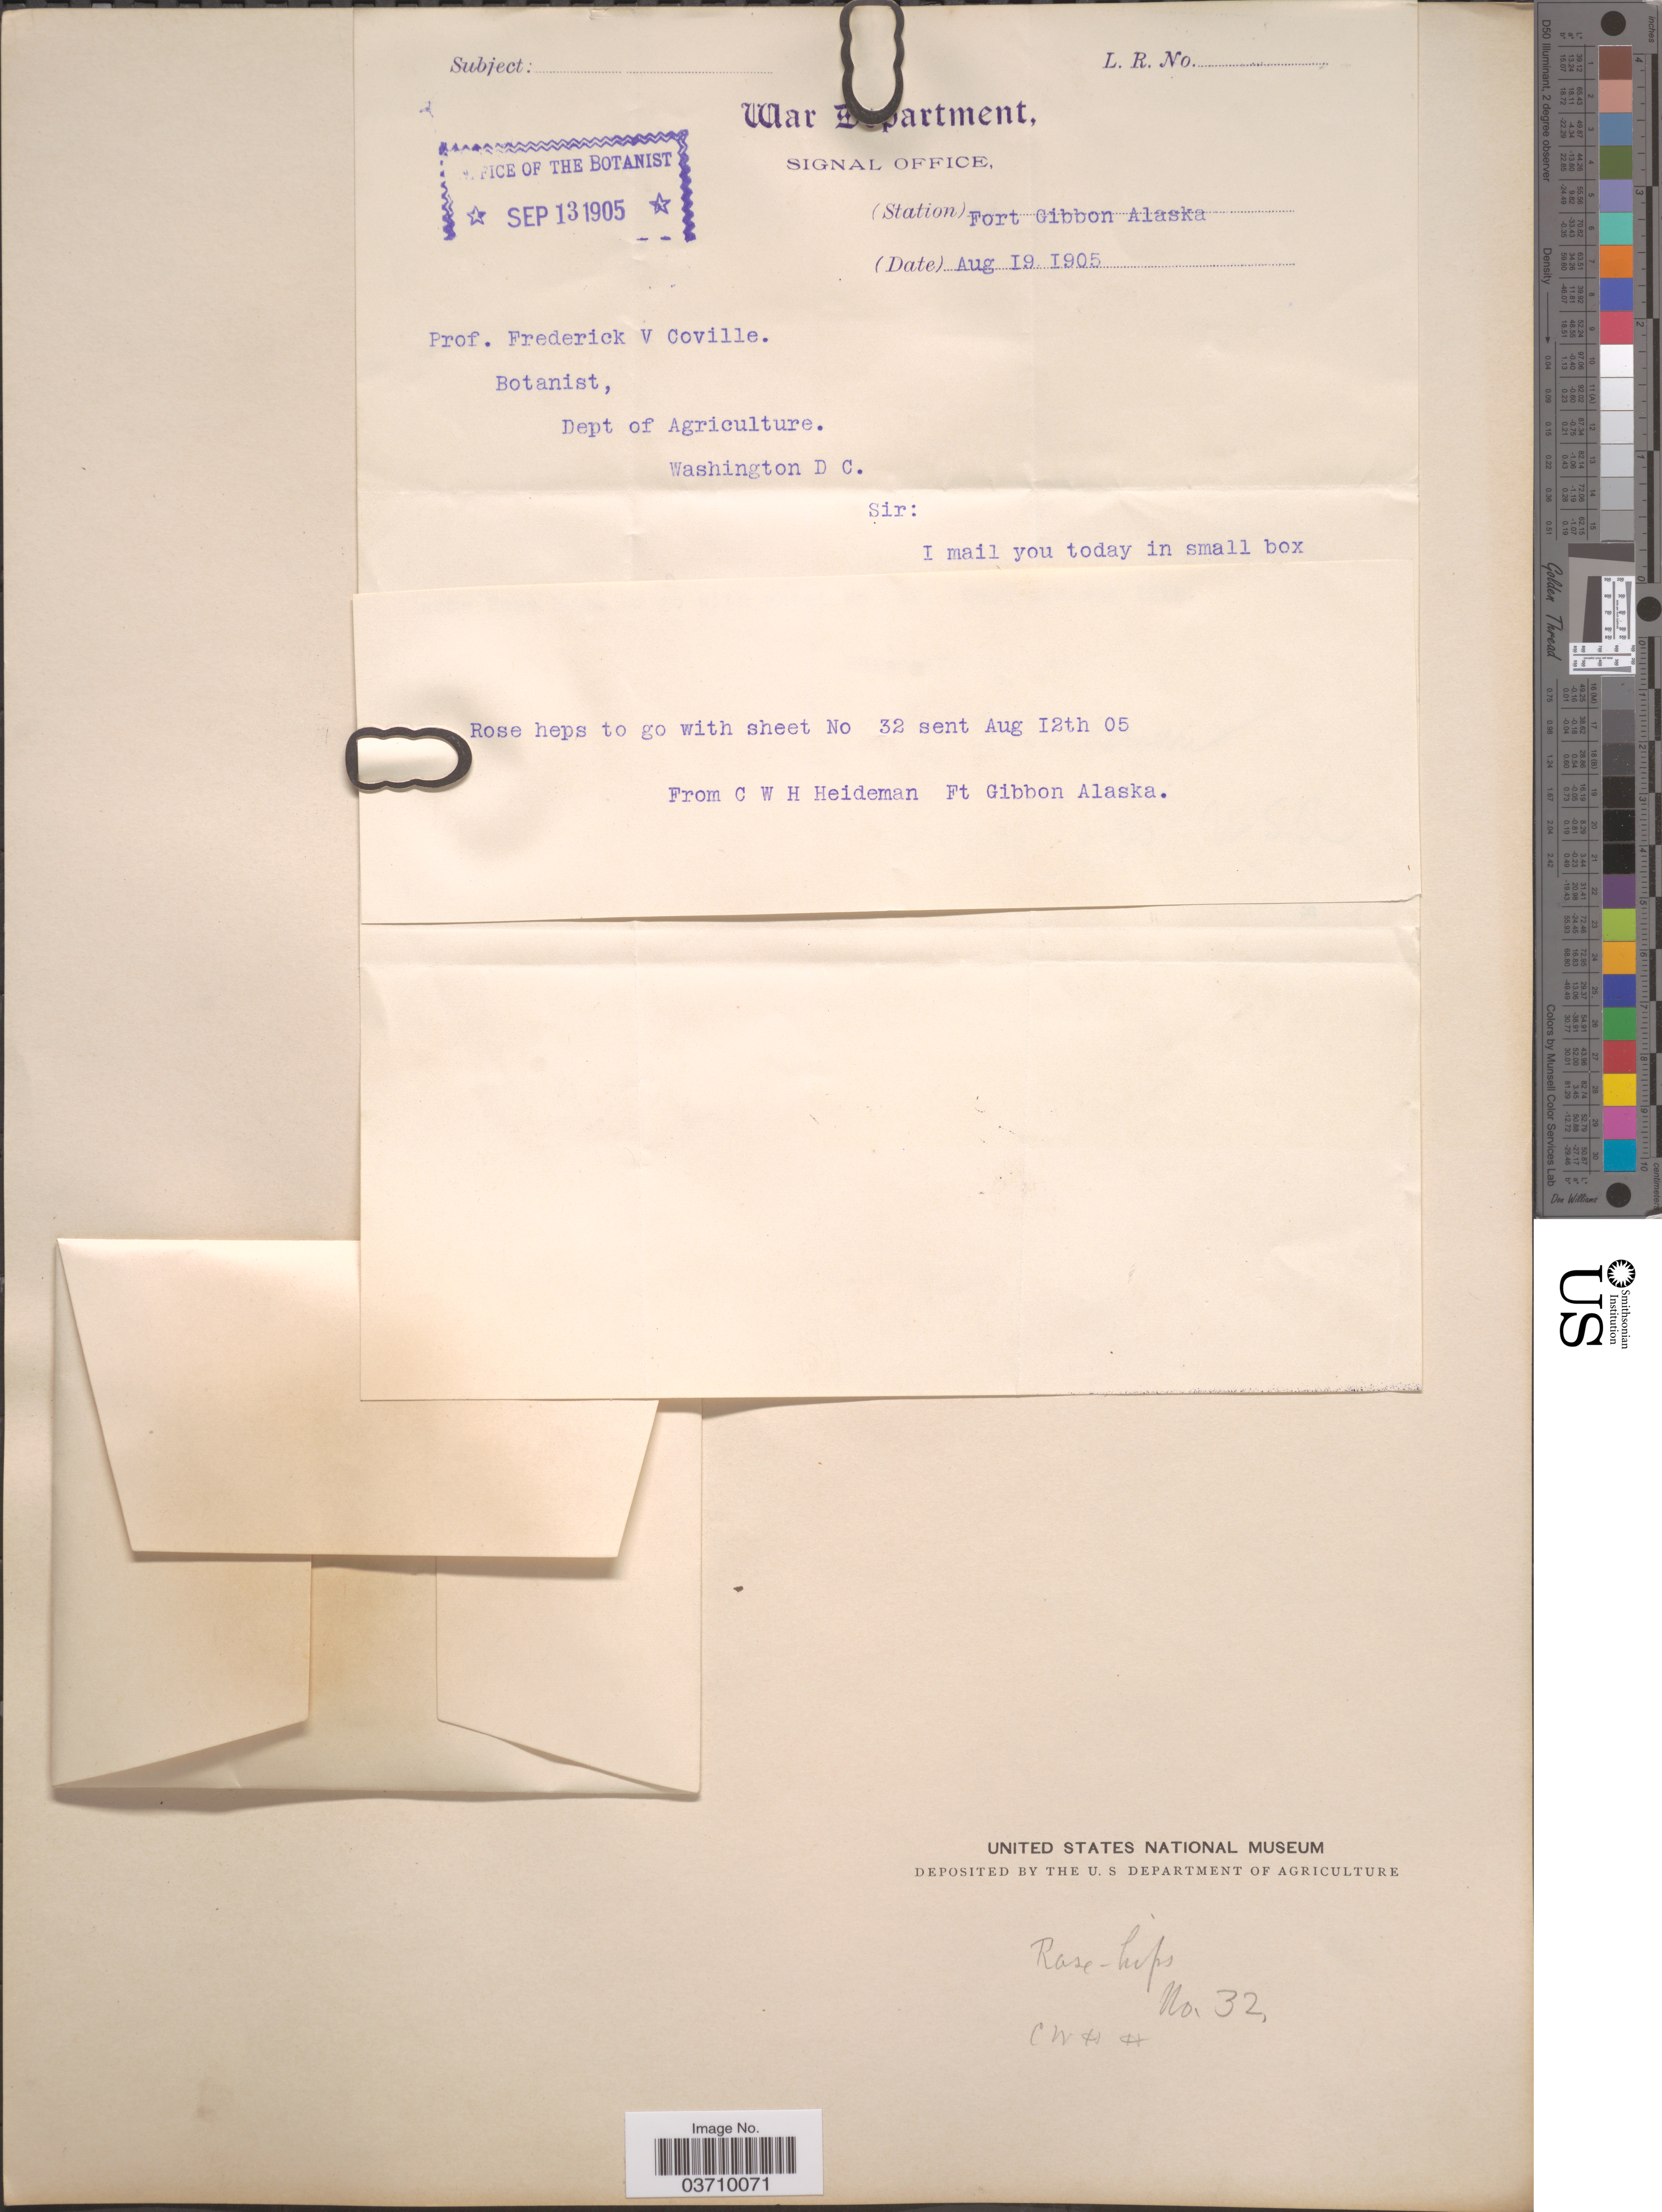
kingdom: Plantae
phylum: Tracheophyta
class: Magnoliopsida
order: Rosales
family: Rosaceae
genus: Rosa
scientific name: Rosa acicularis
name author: Lindl.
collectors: C. Heideman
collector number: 32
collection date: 1905-08-19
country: United States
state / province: Alaska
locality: Station Fort Gibbon.